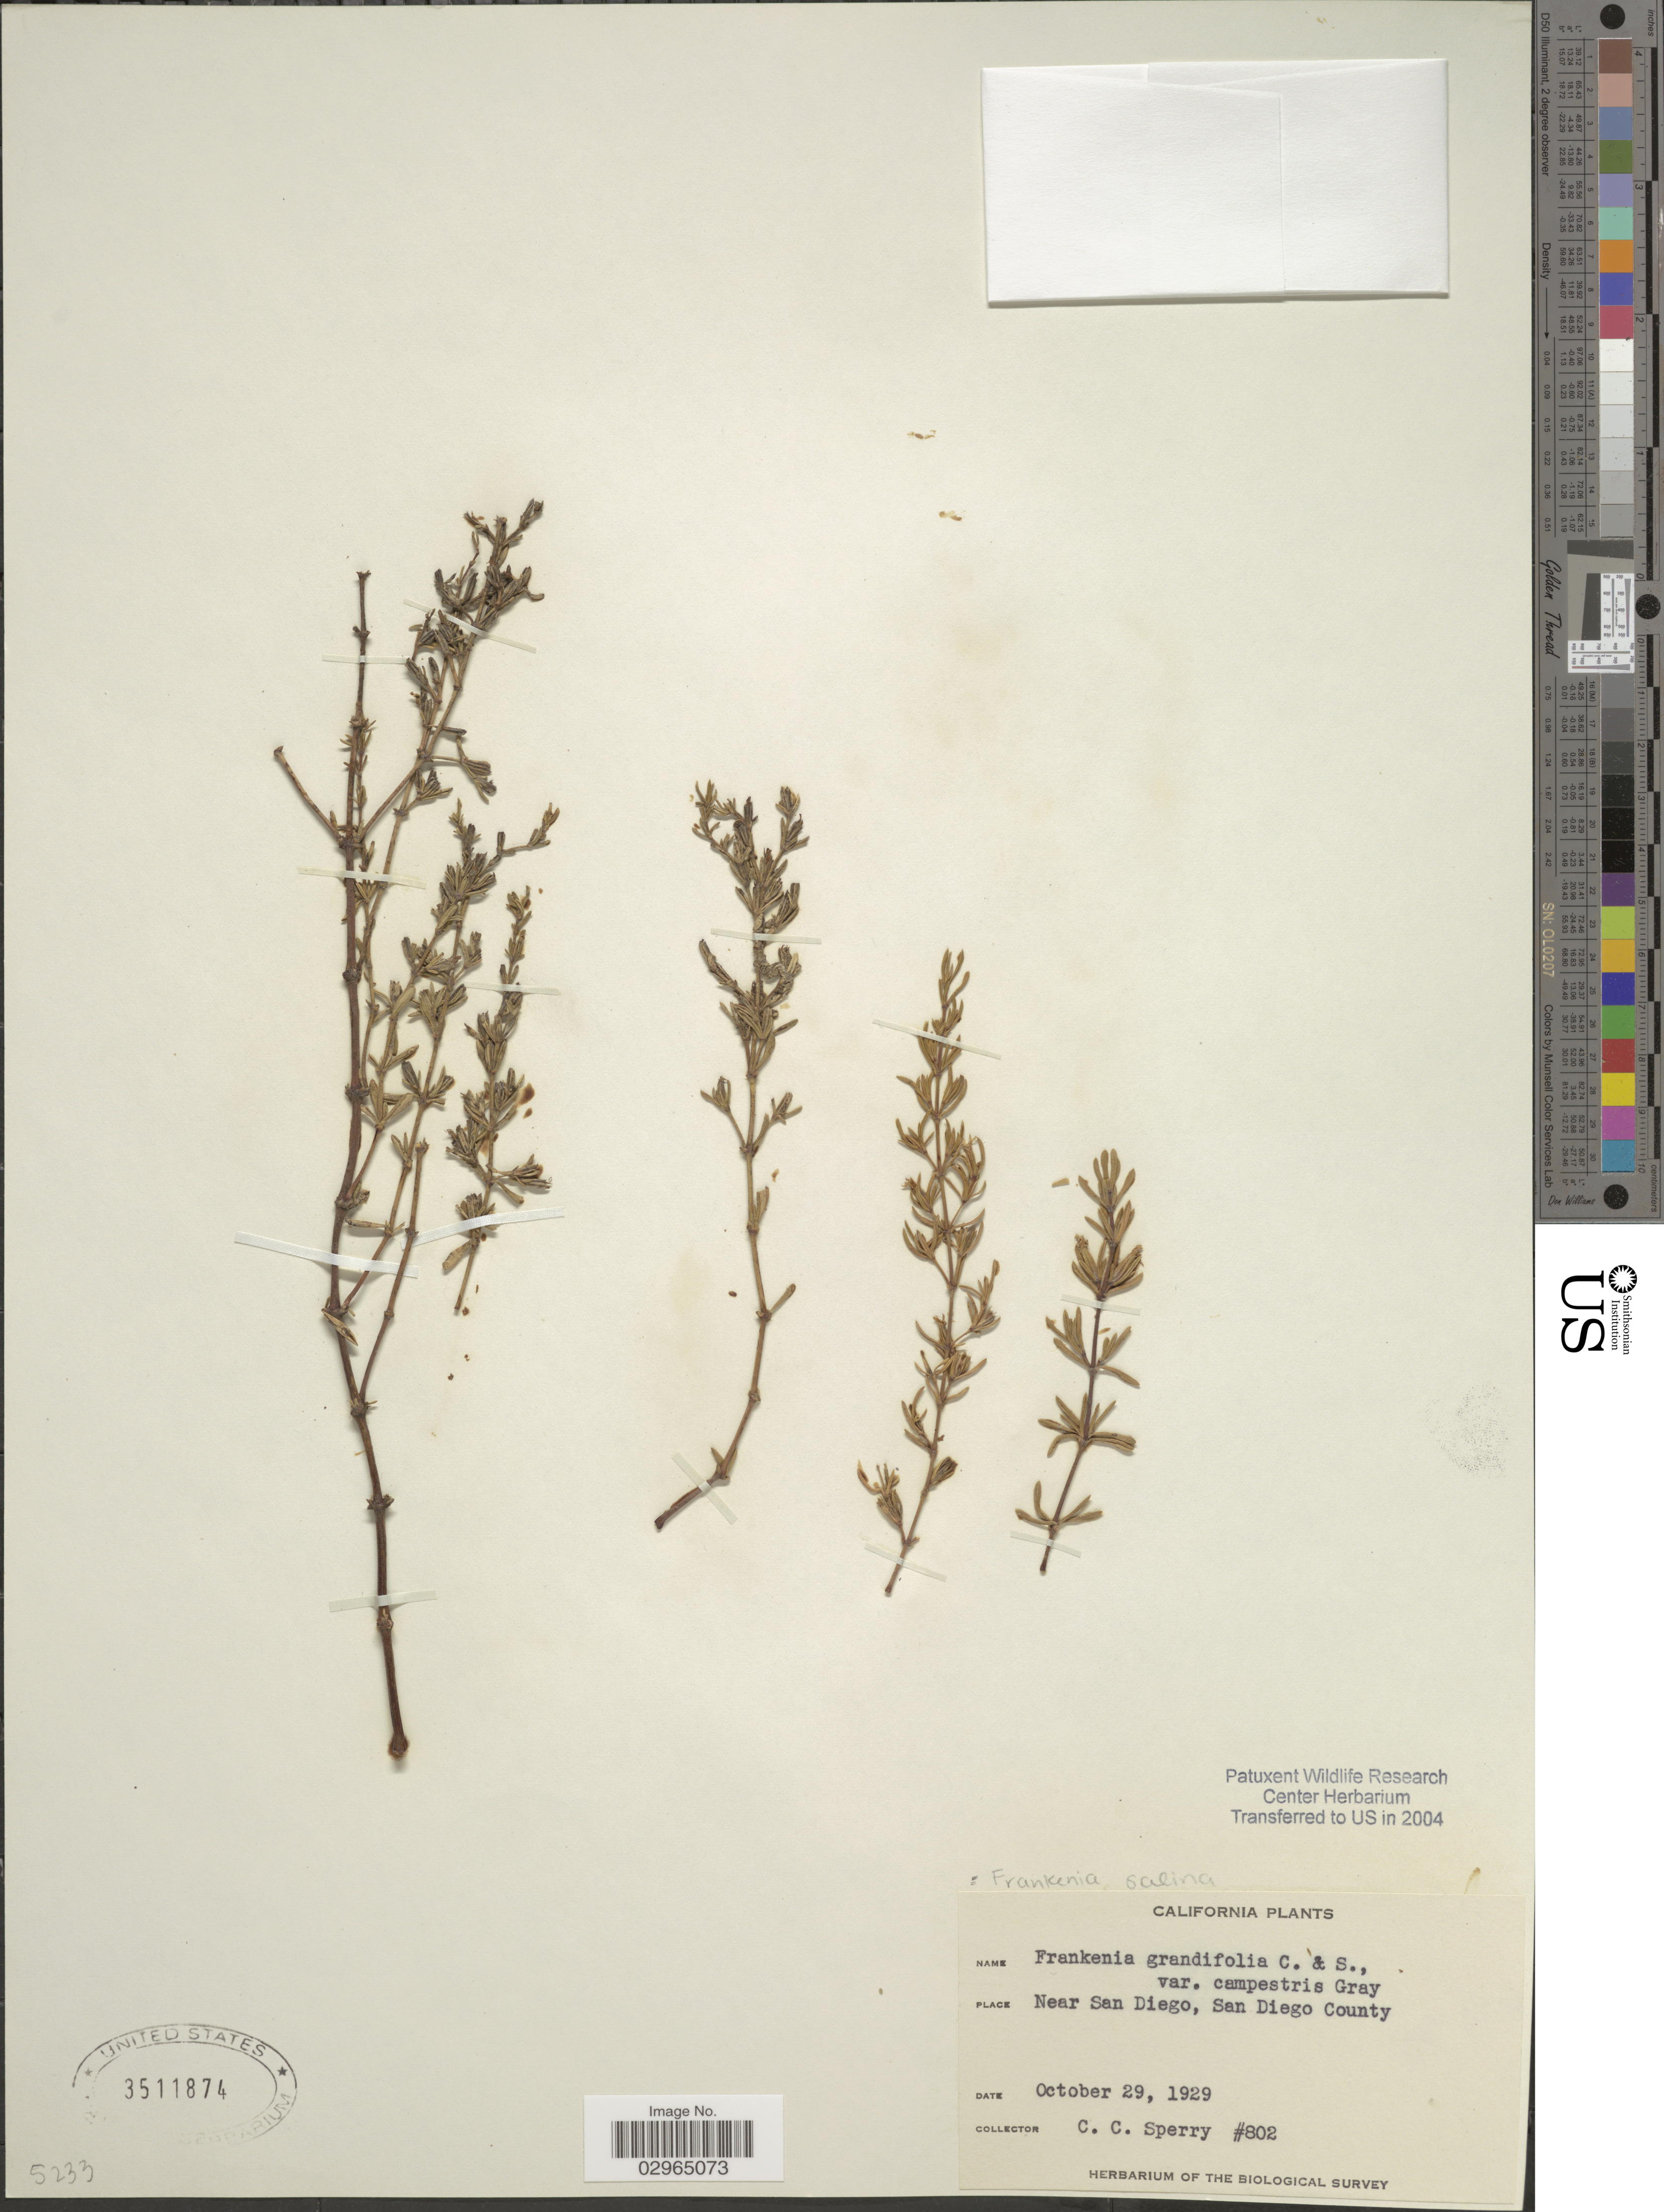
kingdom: Plantae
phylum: Tracheophyta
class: Magnoliopsida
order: Caryophyllales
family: Frankeniaceae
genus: Frankenia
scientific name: Frankenia salina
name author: (Molina) I.M. Johnst.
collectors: C. C. Sperry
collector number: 802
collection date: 1929-10-29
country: United States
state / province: California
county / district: San Diego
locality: Near San Diego, San Diego County.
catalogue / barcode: US 3511874